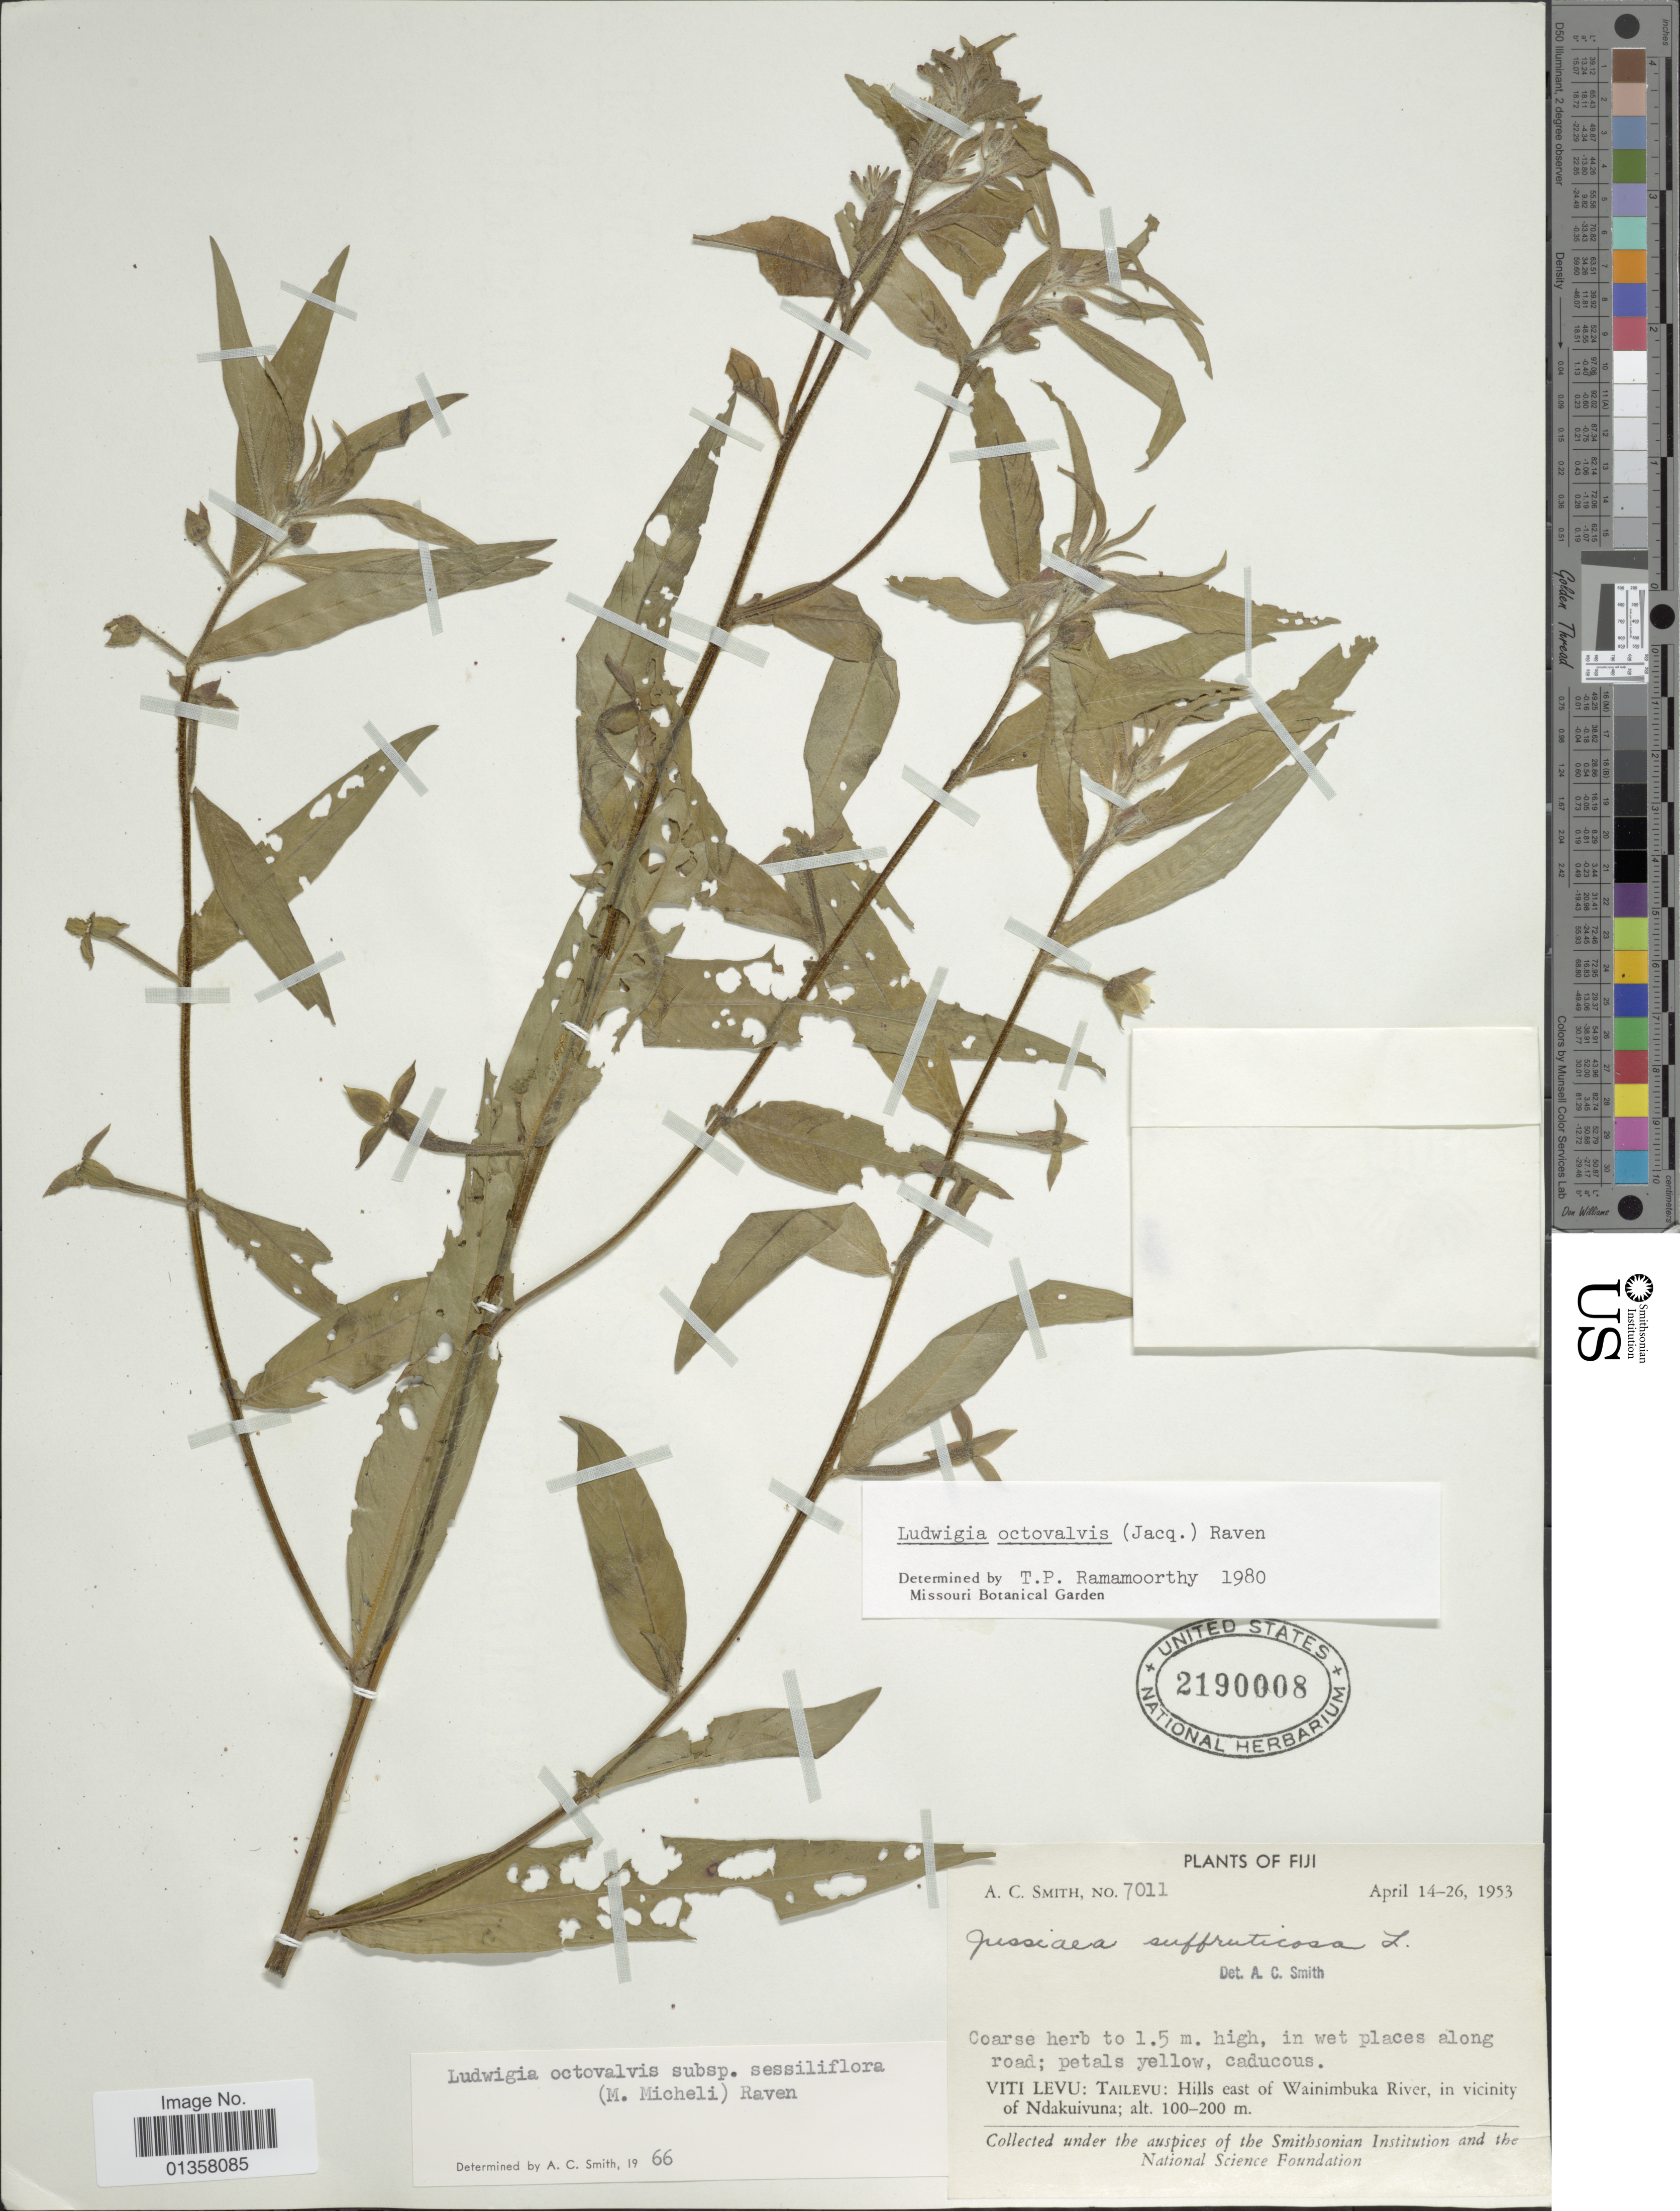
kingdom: Plantae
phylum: Tracheophyta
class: Magnoliopsida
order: Myrtales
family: Onagraceae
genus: Ludwigia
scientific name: Ludwigia octovalvis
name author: (Jacq.) P.H. Raven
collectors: A. C. Smith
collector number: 7011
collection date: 1953-04-14/1953-04-26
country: Fiji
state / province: Central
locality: Viti Levu: Tailevu: Hills east of Wainimbuka River, in vicinity of Ndakuivuna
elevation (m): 100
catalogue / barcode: US 2190008